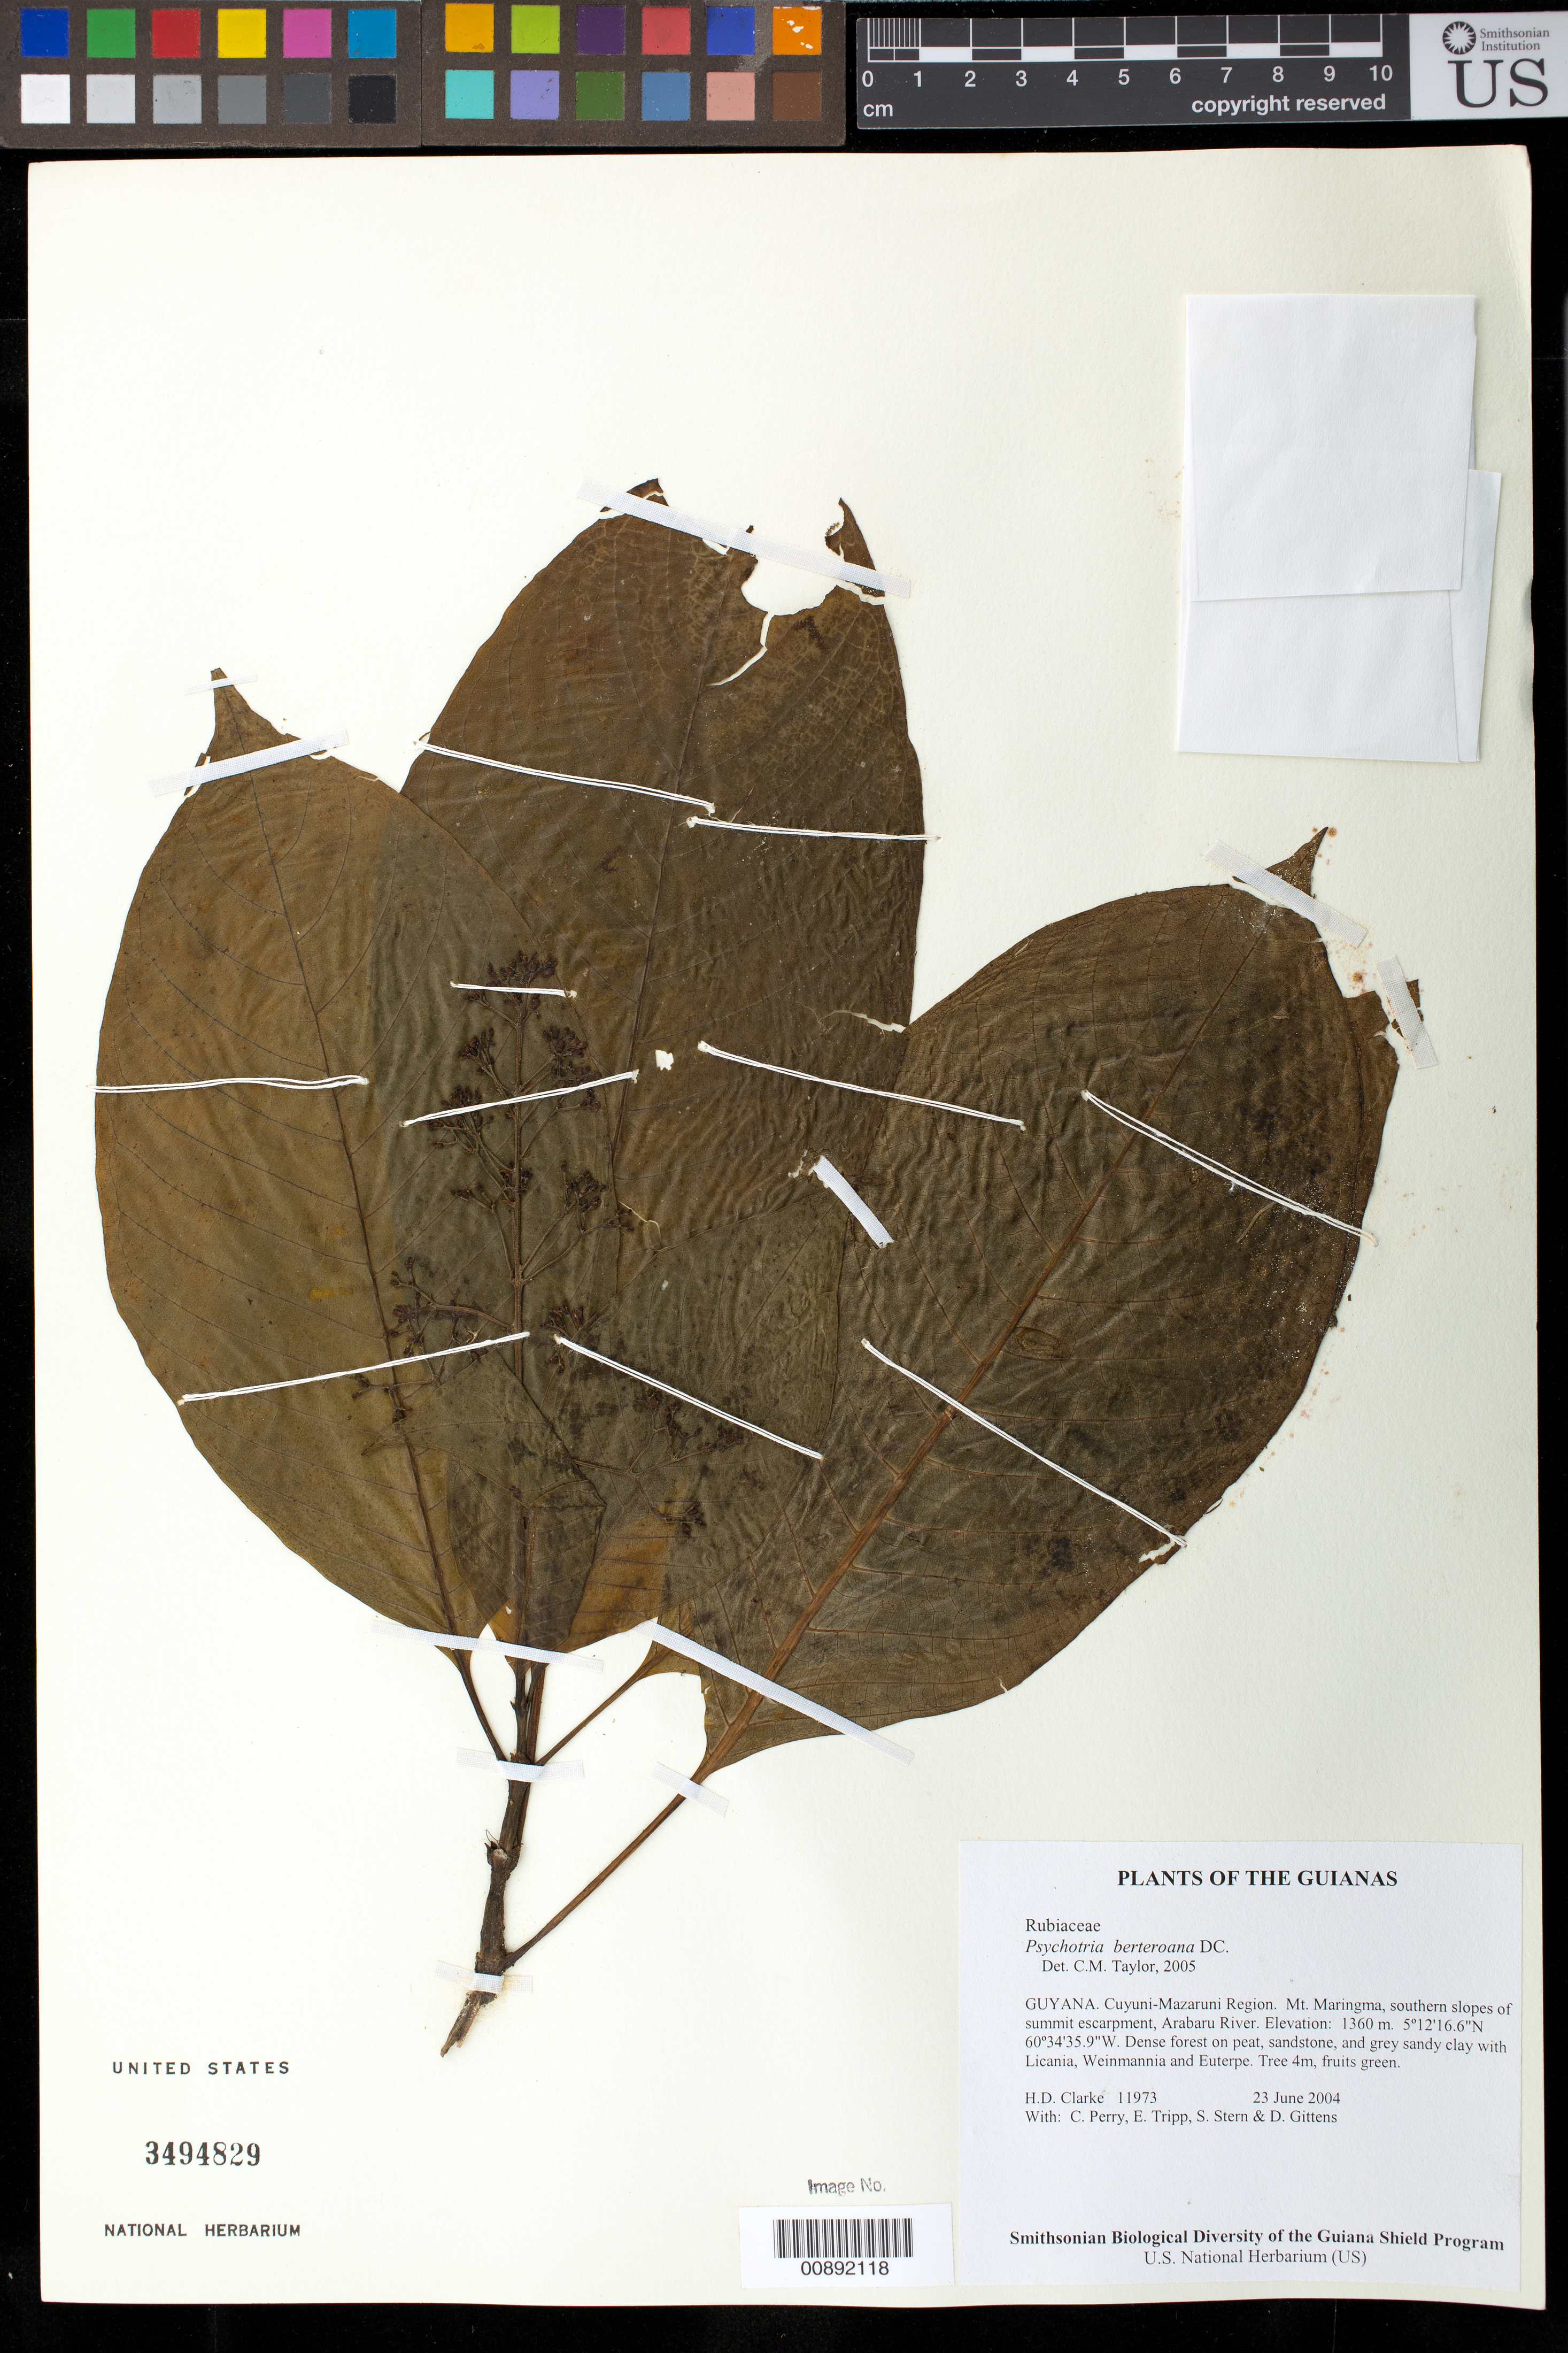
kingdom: Plantae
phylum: Tracheophyta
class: Magnoliopsida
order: Gentianales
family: Rubiaceae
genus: Palicourea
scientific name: Palicourea berteroana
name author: (DC.) Borhidi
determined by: Kirkbride, J. H., Jr.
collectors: H. D. Clarke, C. Perry, E. Tripp, S. R. Stern & D. Gittens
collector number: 11973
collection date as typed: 23 June 2004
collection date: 2004-06-23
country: Guyana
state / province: Cuyuni-Mazaruni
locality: Mt. Maringma, southern slopes of summit escarpment, Arabaru River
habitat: Dense forest on peat, sandstone, and grey sandy clay with Licania, Weinmannia and Euterpe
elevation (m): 1360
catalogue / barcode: US 3494829